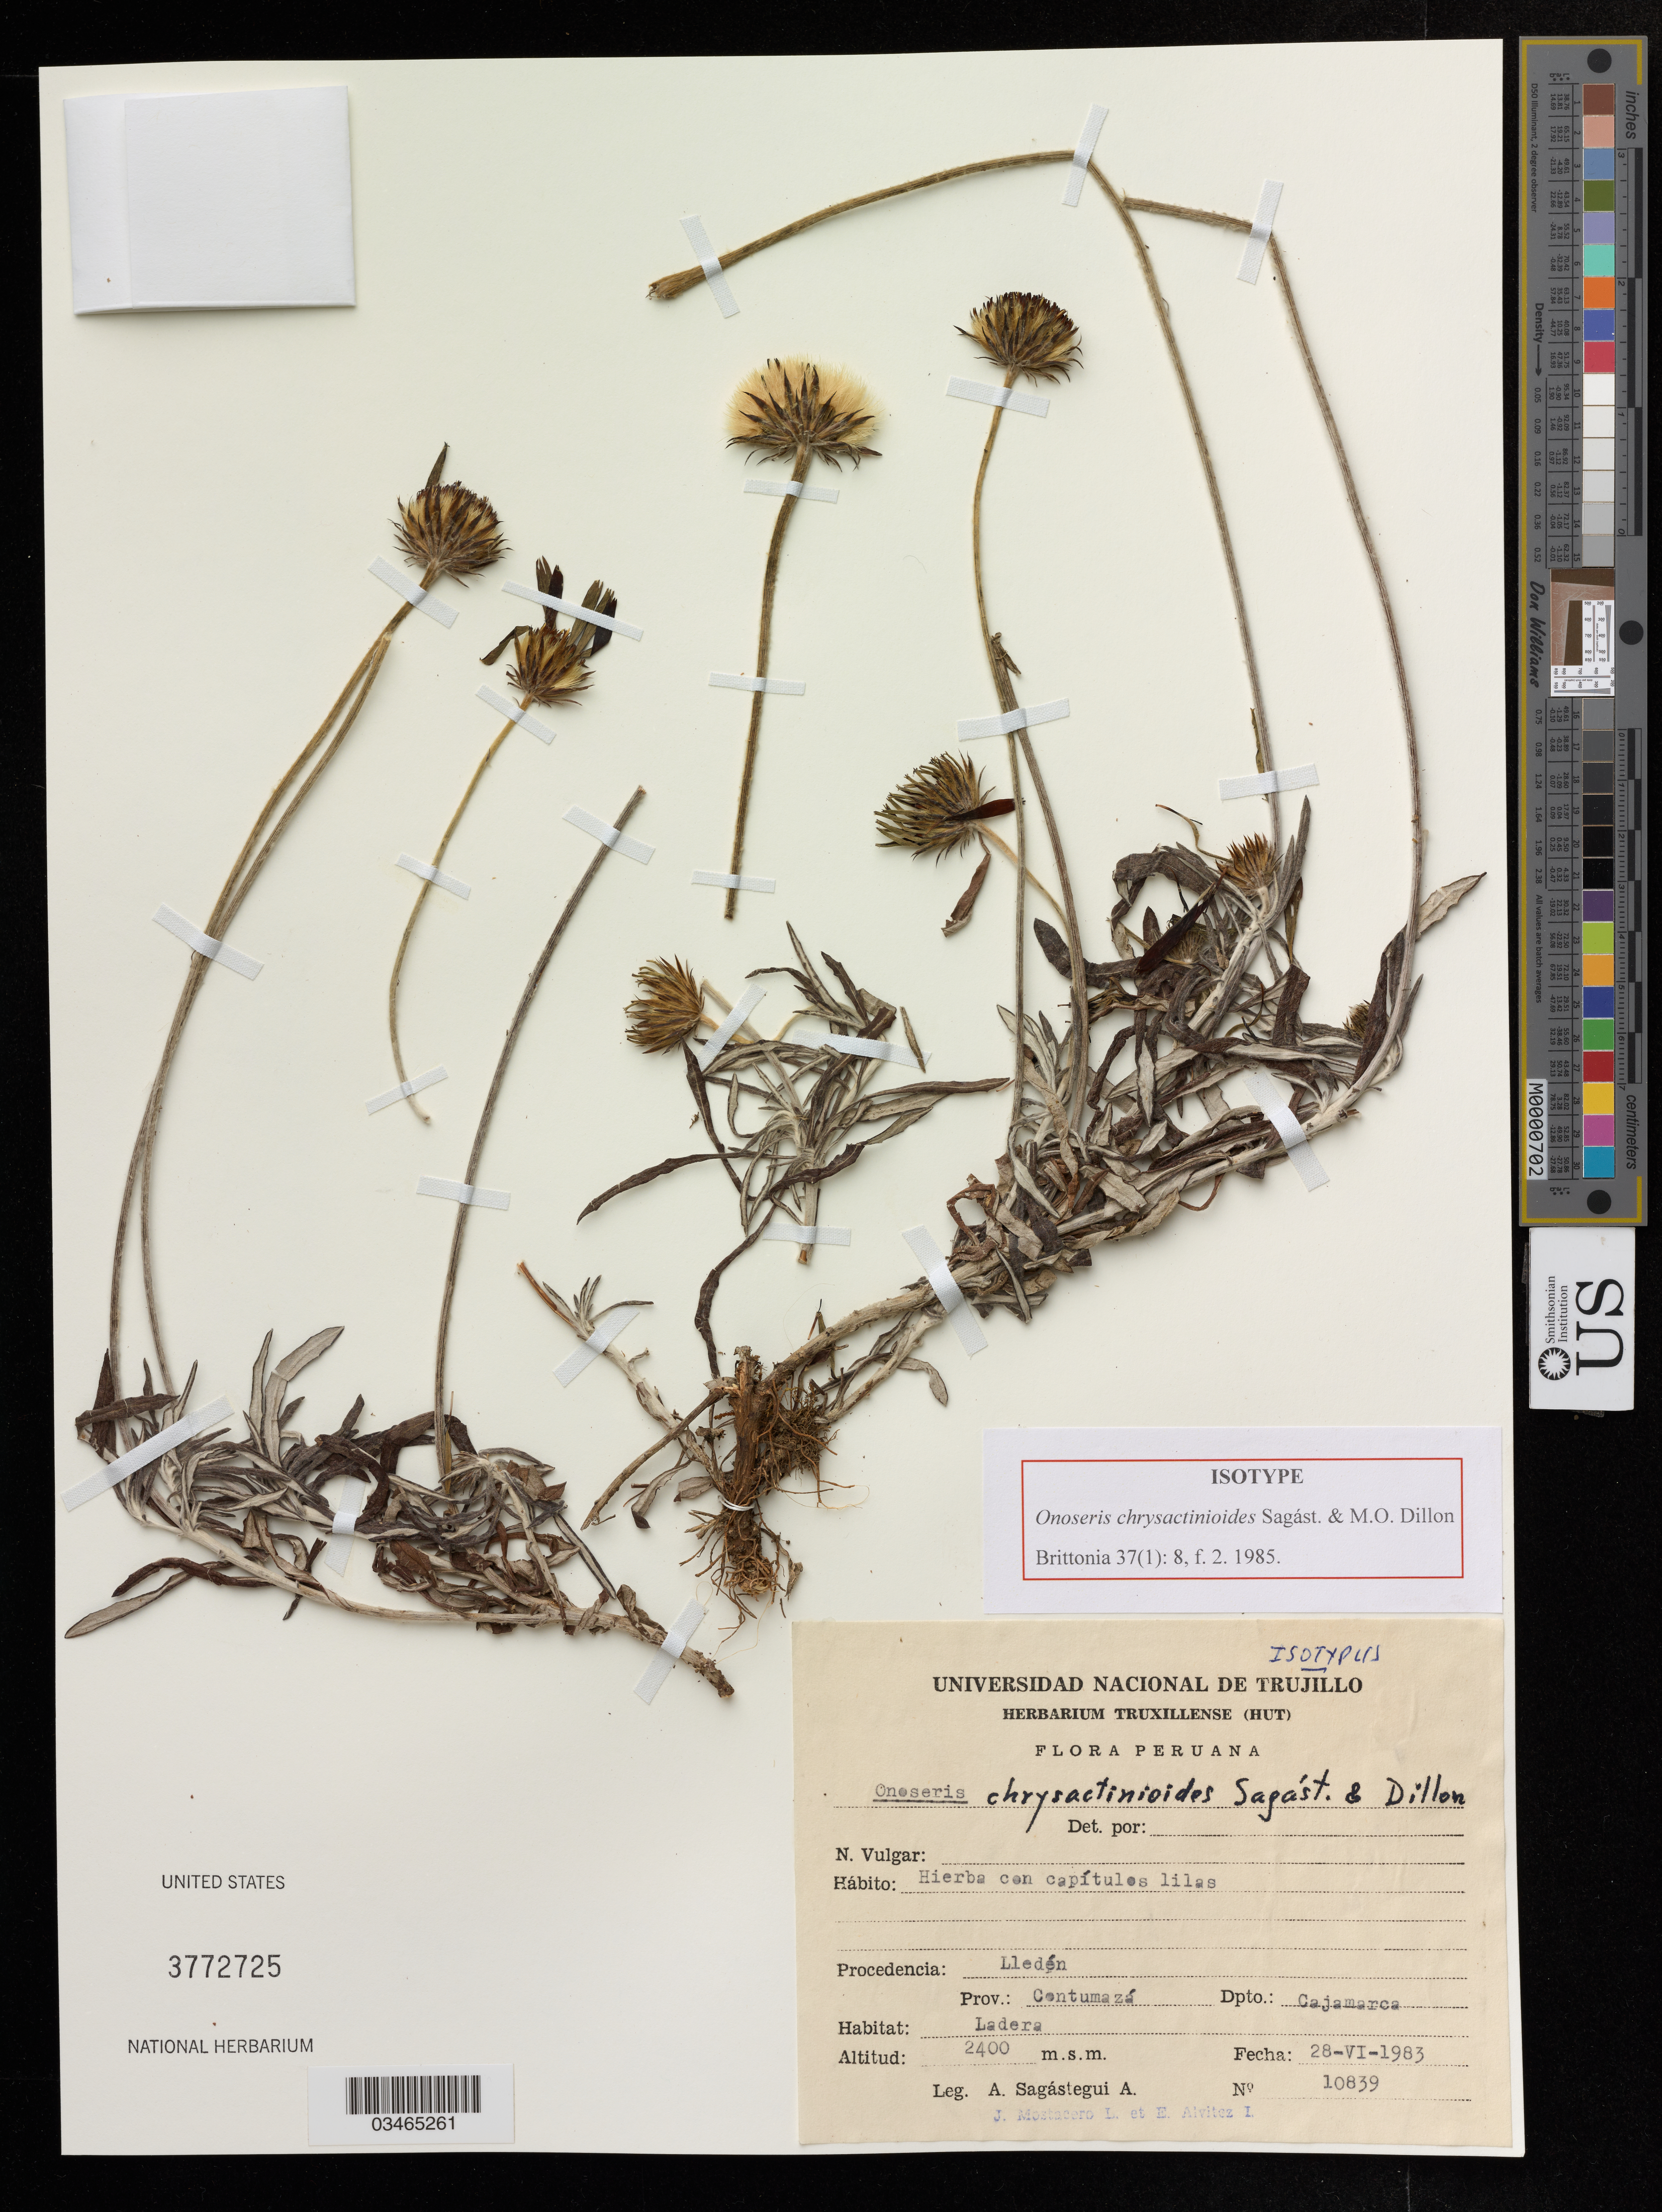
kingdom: Plantae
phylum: Tracheophyta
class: Magnoliopsida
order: Asterales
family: Asteraceae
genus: Onoseris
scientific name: Onoseris chrysactinoides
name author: Sagást. & M.O. Dillon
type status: Isotype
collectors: A. Sagastegui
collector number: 10839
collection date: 1983-06-28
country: Peru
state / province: Cajamarca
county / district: Contumazá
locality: Ladera.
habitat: Ladera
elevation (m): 2400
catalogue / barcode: US 3772725